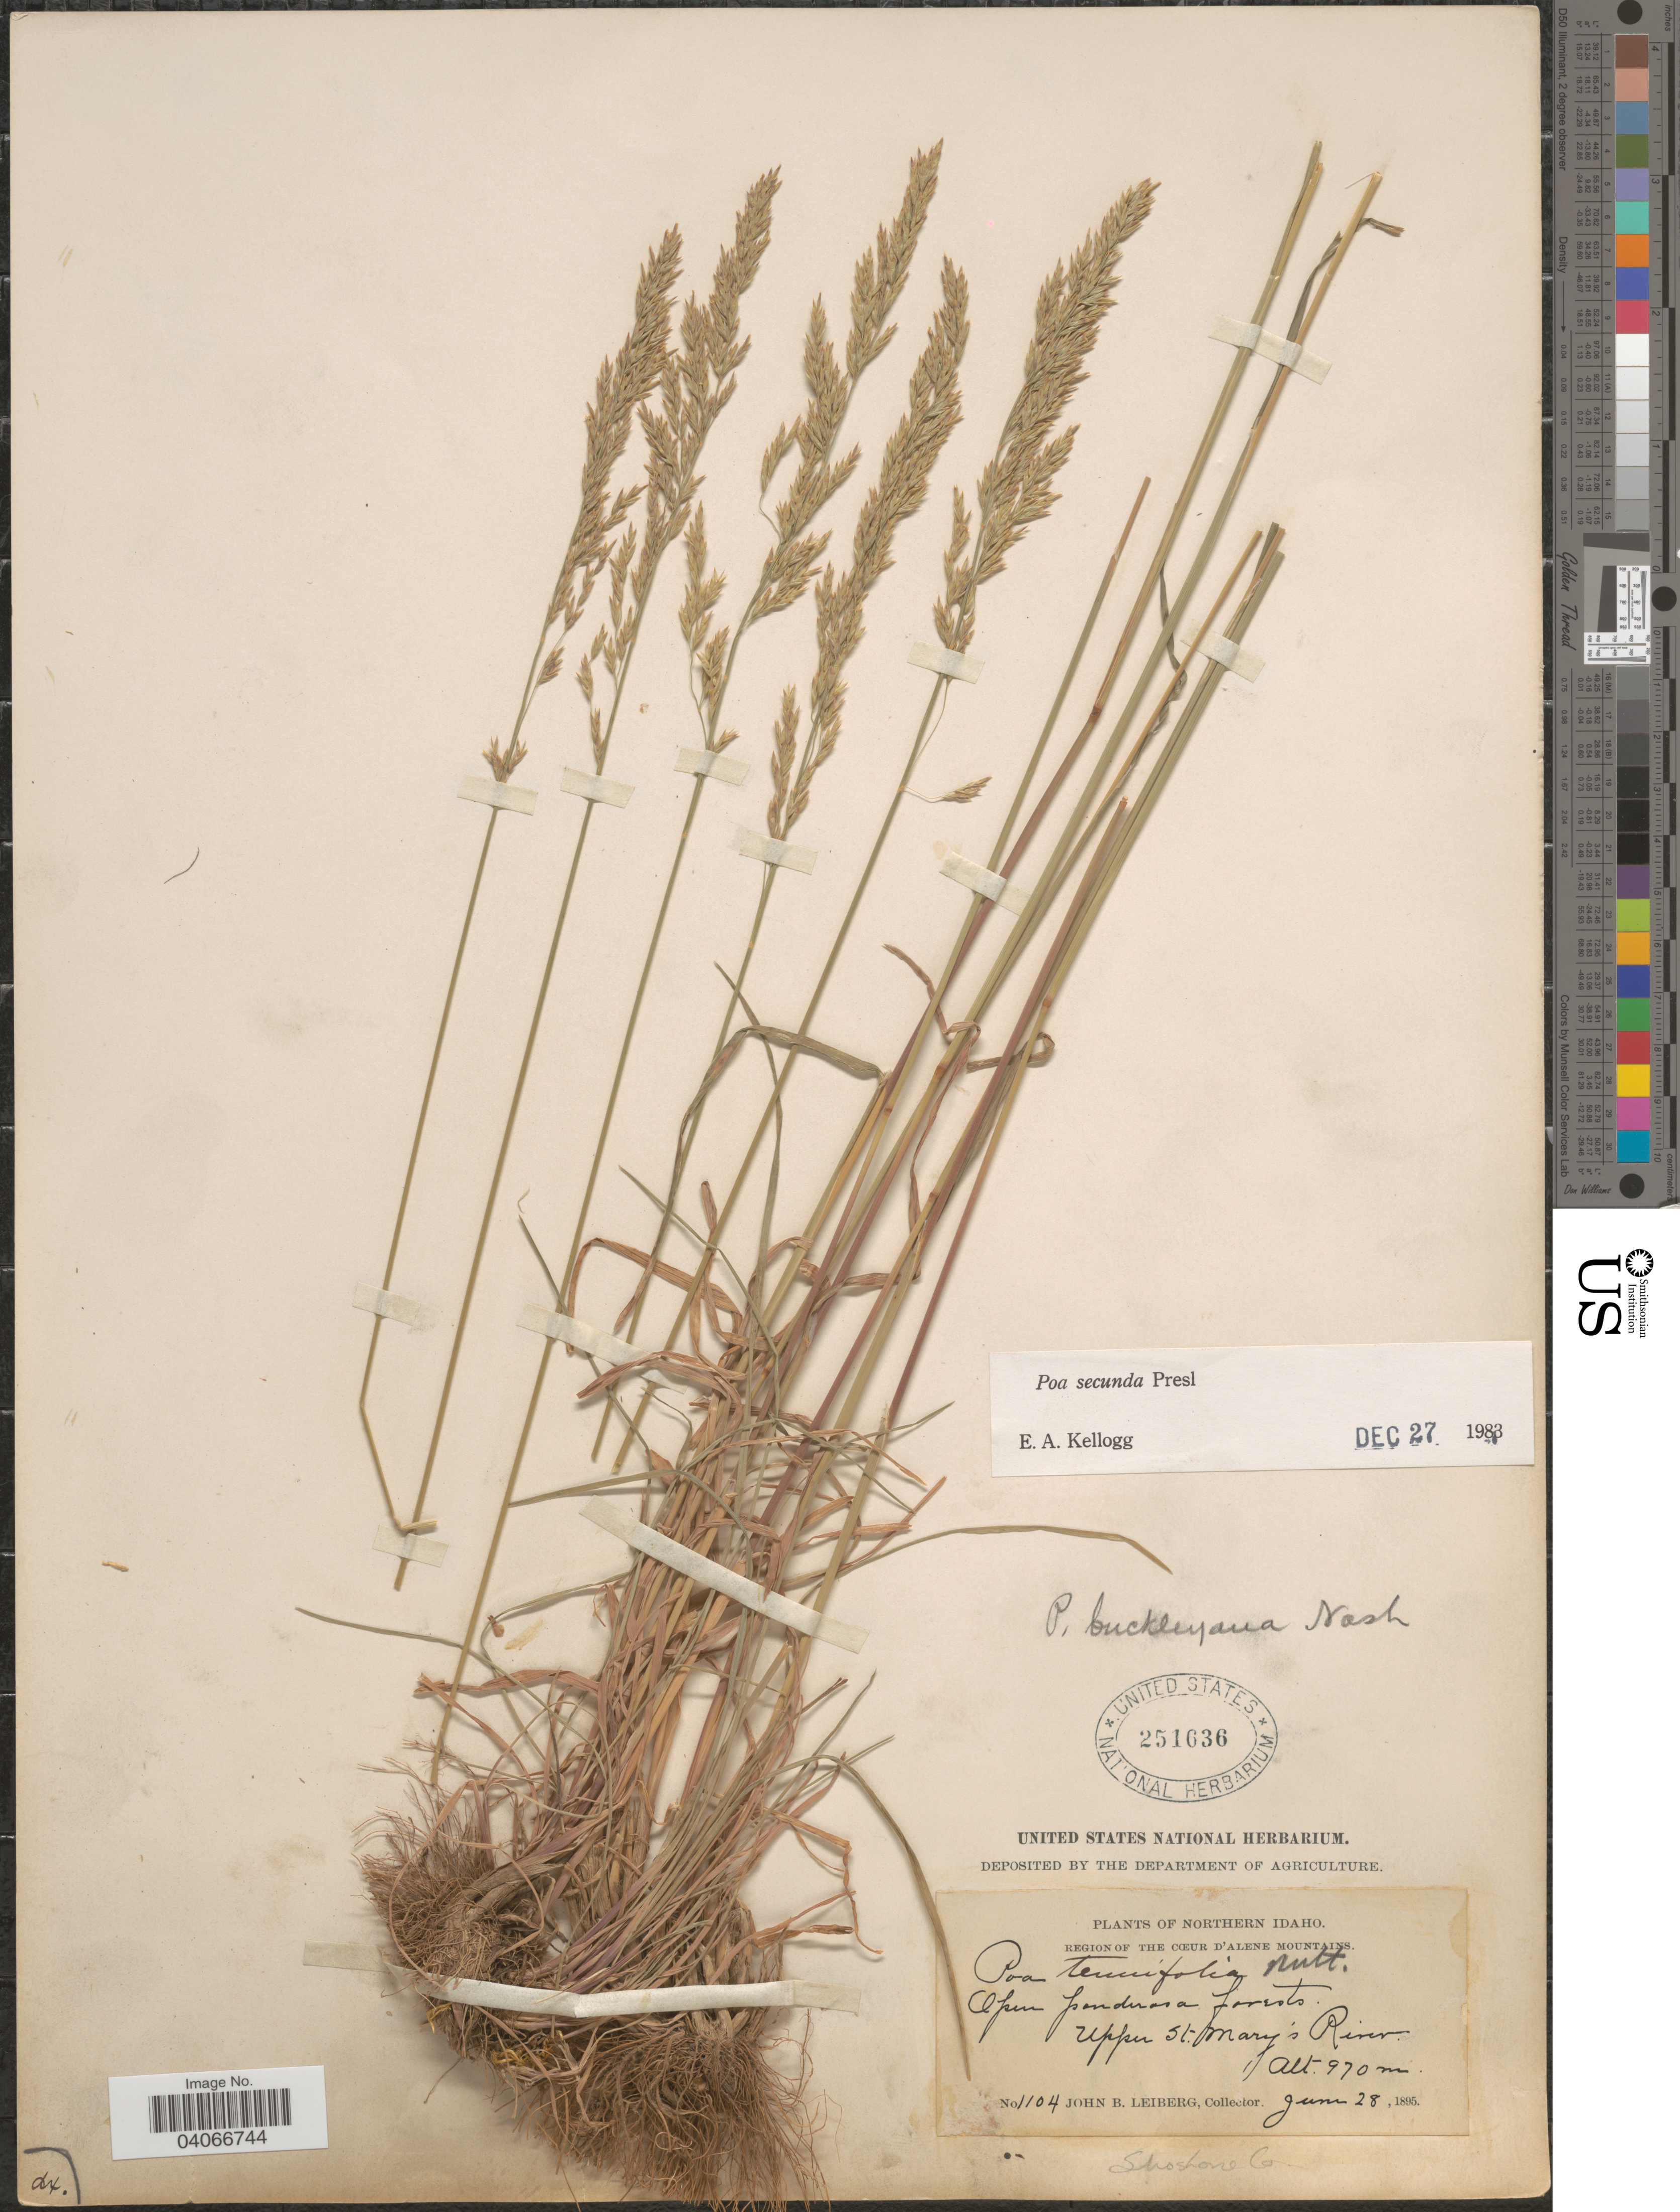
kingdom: Plantae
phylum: Tracheophyta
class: Liliopsida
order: Poales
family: Poaceae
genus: Poa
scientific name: Poa secunda subsp. secunda var. scabrella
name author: (Thurb.) Soreng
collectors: J. B. Leiberg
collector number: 1104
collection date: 1895-06-28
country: United States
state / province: Idaho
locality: Northern Idaho. Region Of The Cœur D'Alene Mountains. Shoshone Co. Upper St. Mary's River.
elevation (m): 970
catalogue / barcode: US 251636